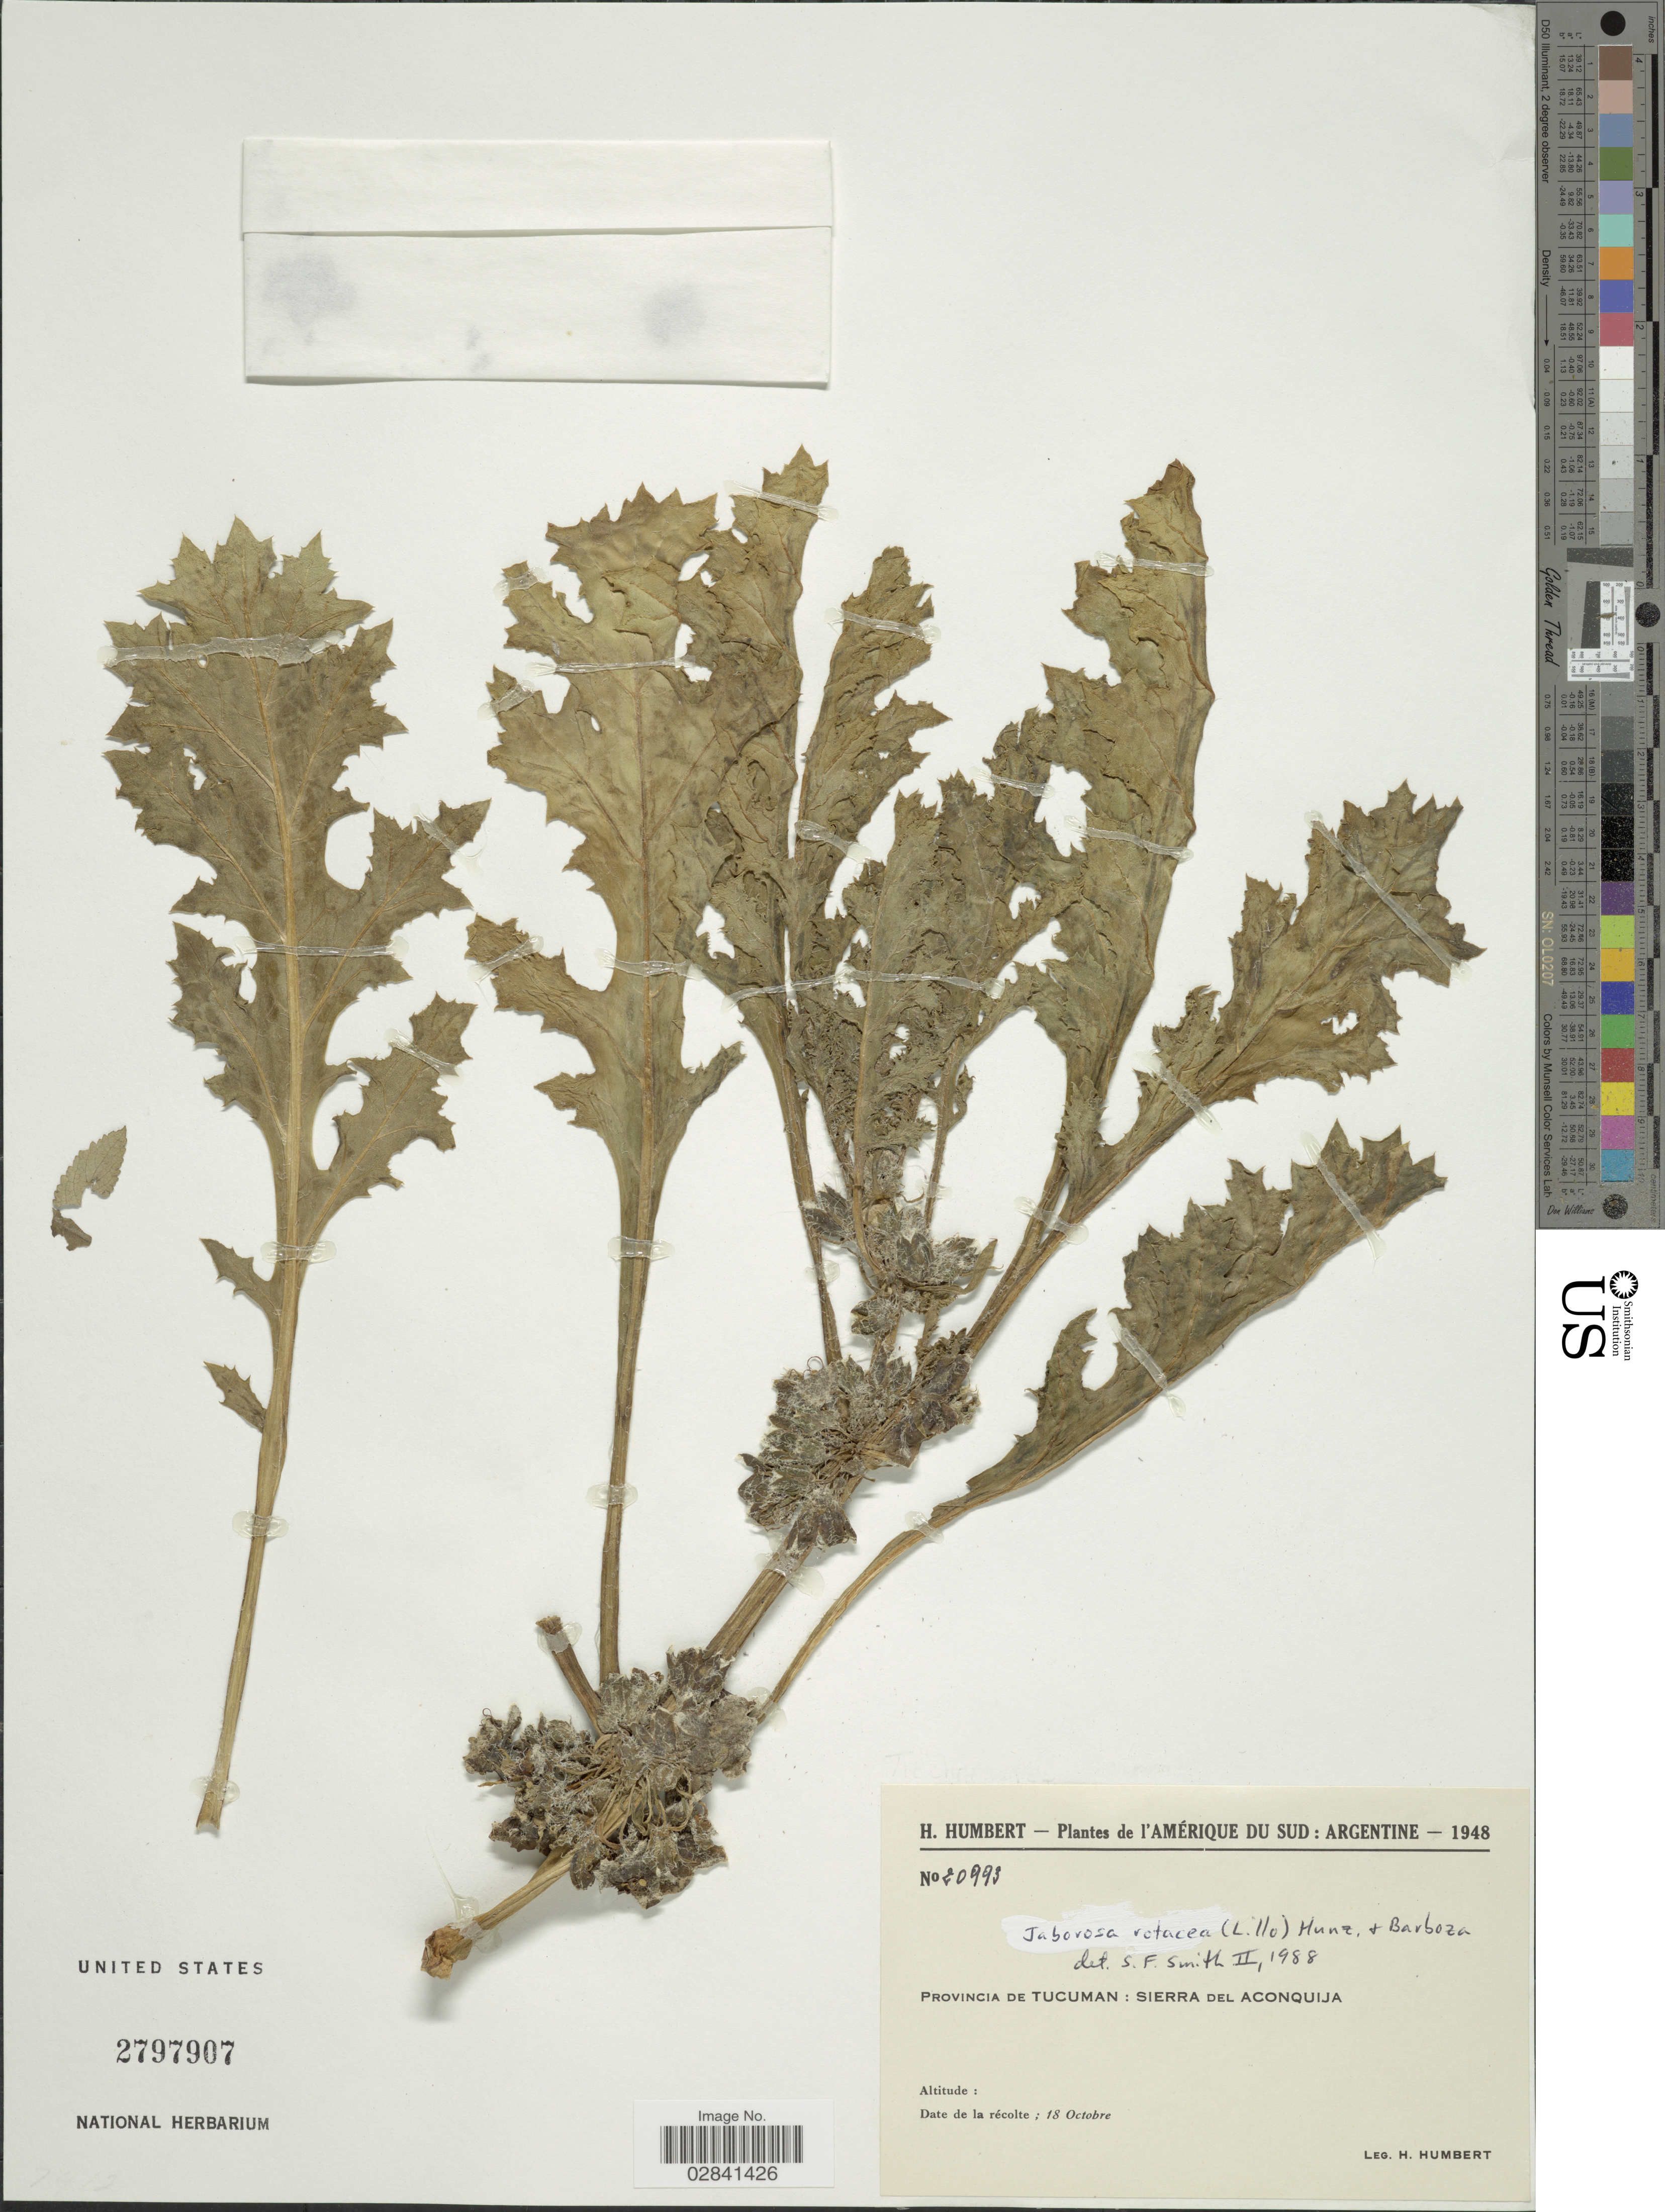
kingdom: Plantae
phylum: Tracheophyta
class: Magnoliopsida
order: Solanales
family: Solanaceae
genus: Jaborosa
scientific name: Jaborosa rotacea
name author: (Lillo) Hunz. & Barboza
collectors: H. Humbert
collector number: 20993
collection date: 1948-10-18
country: Argentina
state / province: Tucuman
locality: Provincia de Tucuman: Sierra del Aconquija.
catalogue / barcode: US 2797907